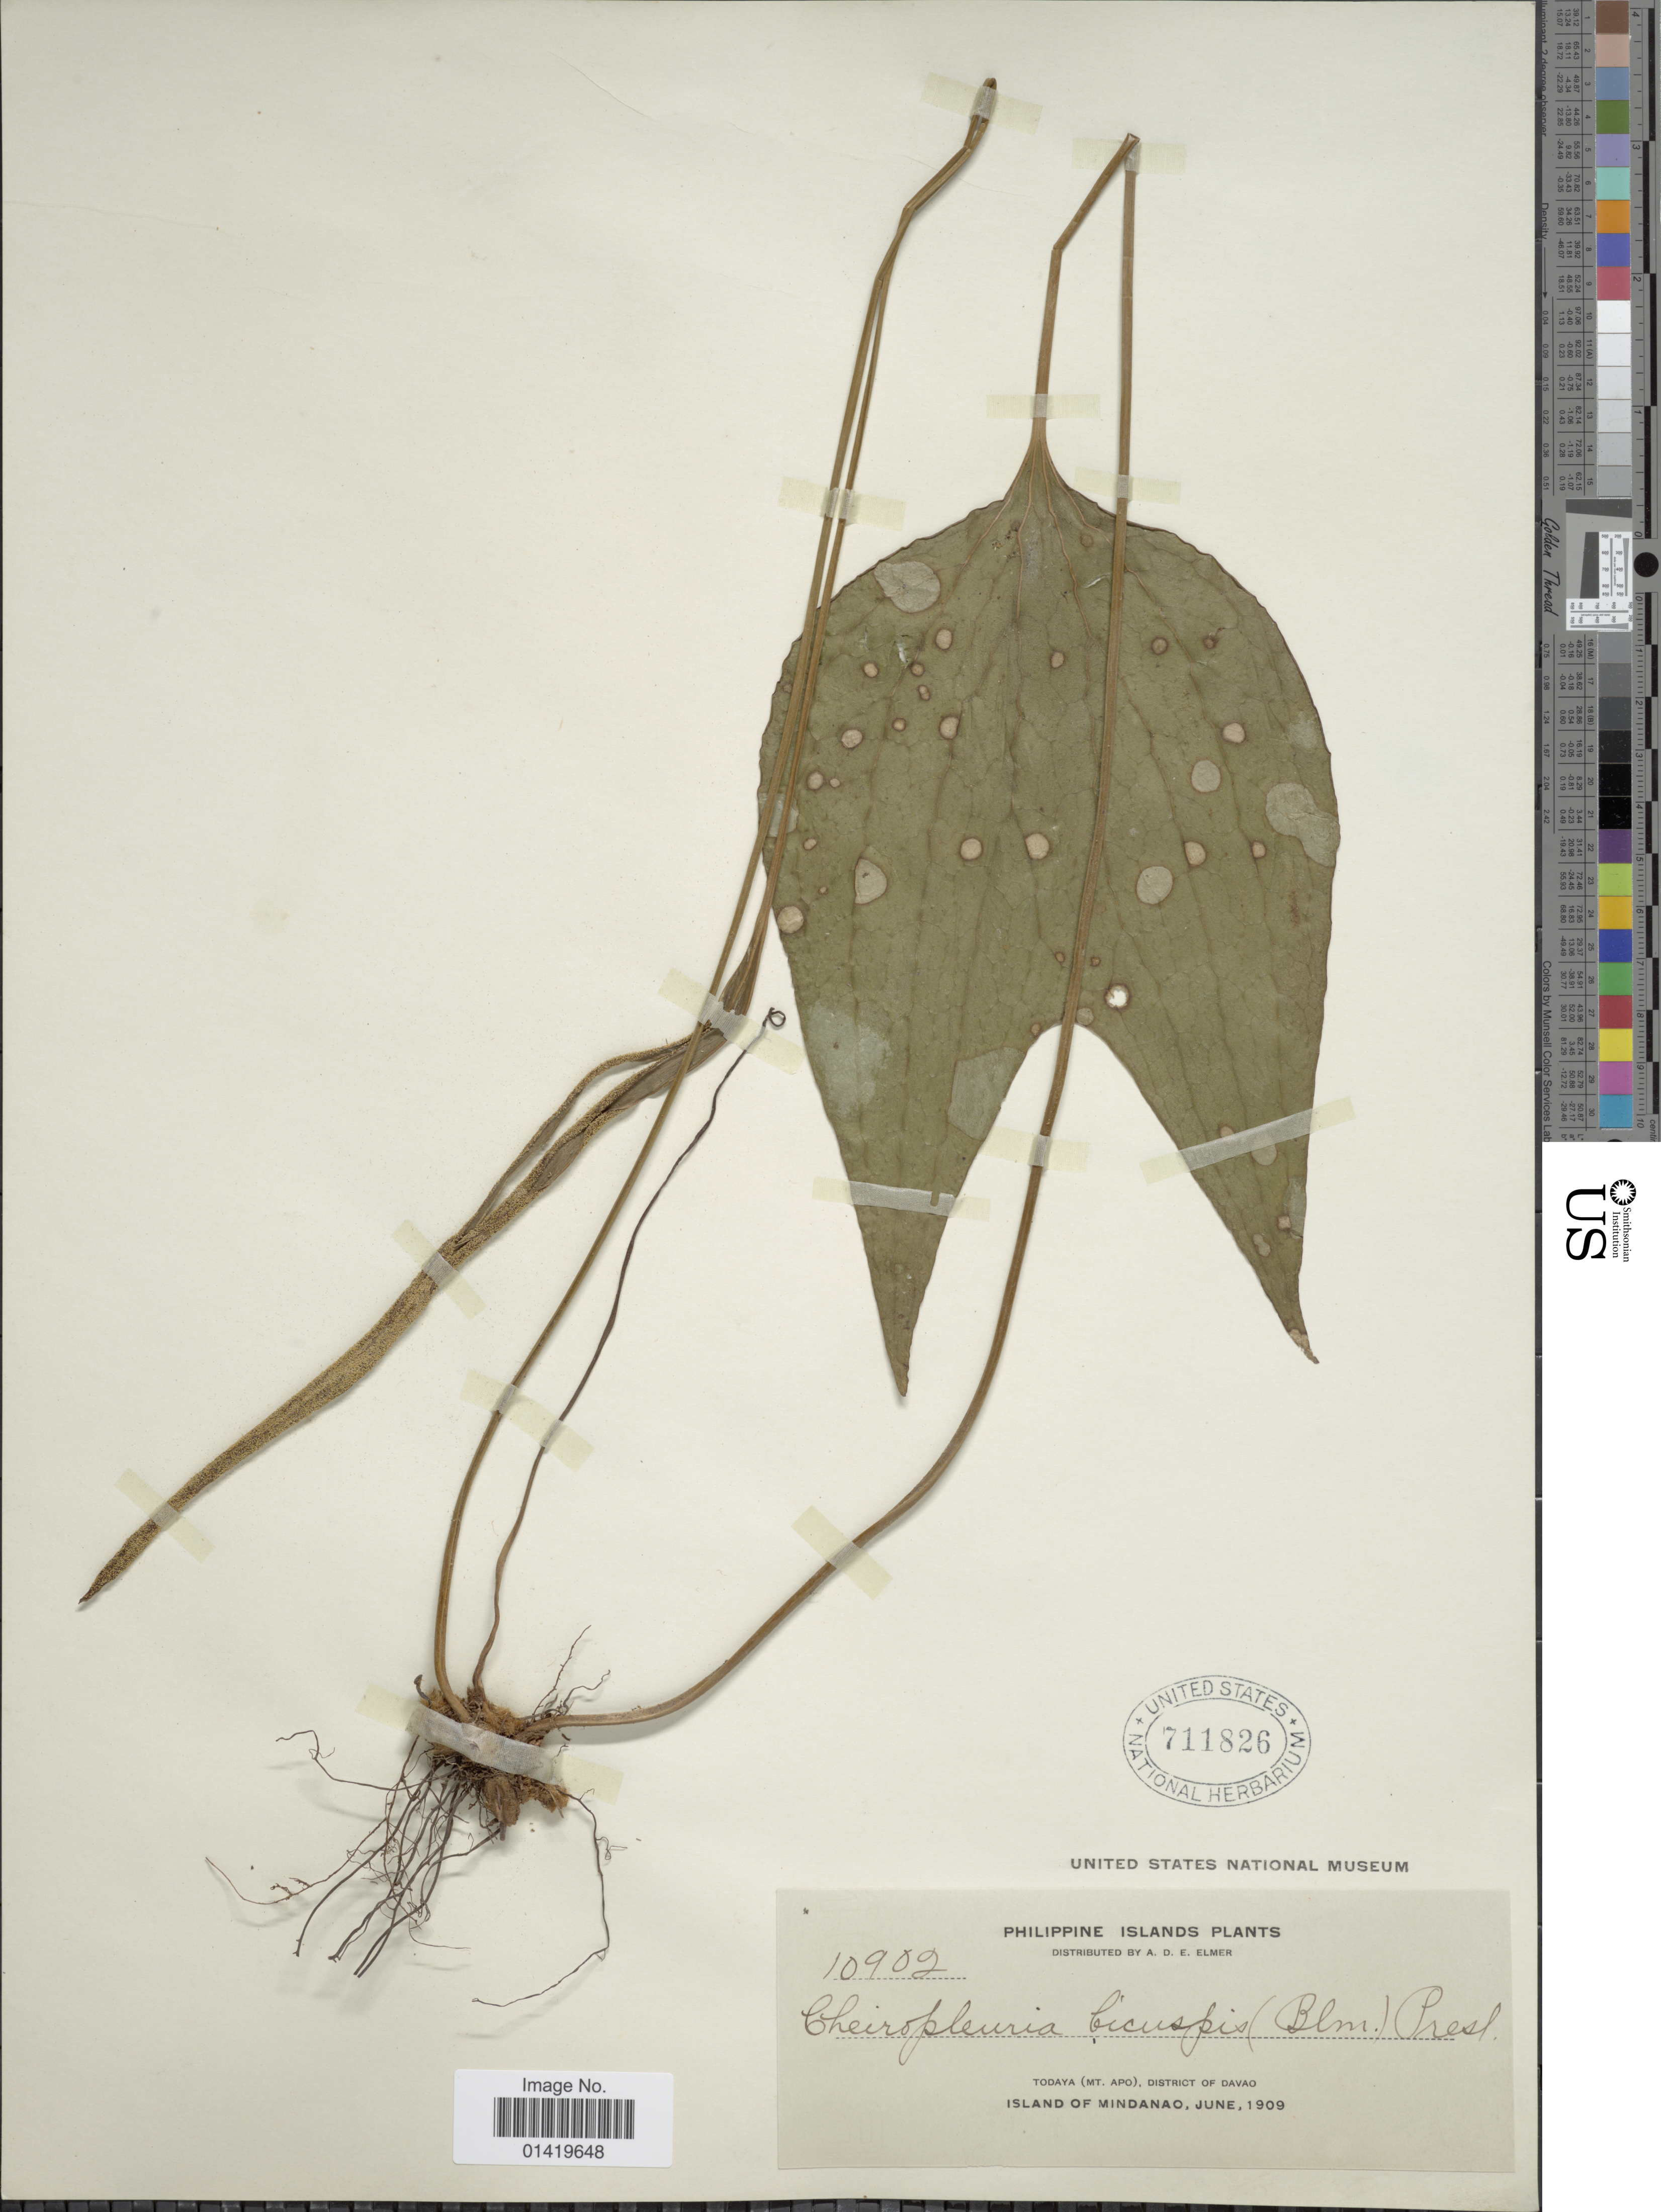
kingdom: Plantae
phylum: Tracheophyta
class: Polypodiopsida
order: Gleicheniales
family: Dipteridaceae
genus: Cheiropleuria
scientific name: Cheiropleuria bicuspis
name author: (Blume) C. Presl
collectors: A. D. E. Elmer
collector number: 10902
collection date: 1909-06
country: Philippines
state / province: Davao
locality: Todaya (Mt. Apo) District of Davao, Island of Mindanao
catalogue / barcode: US 711826